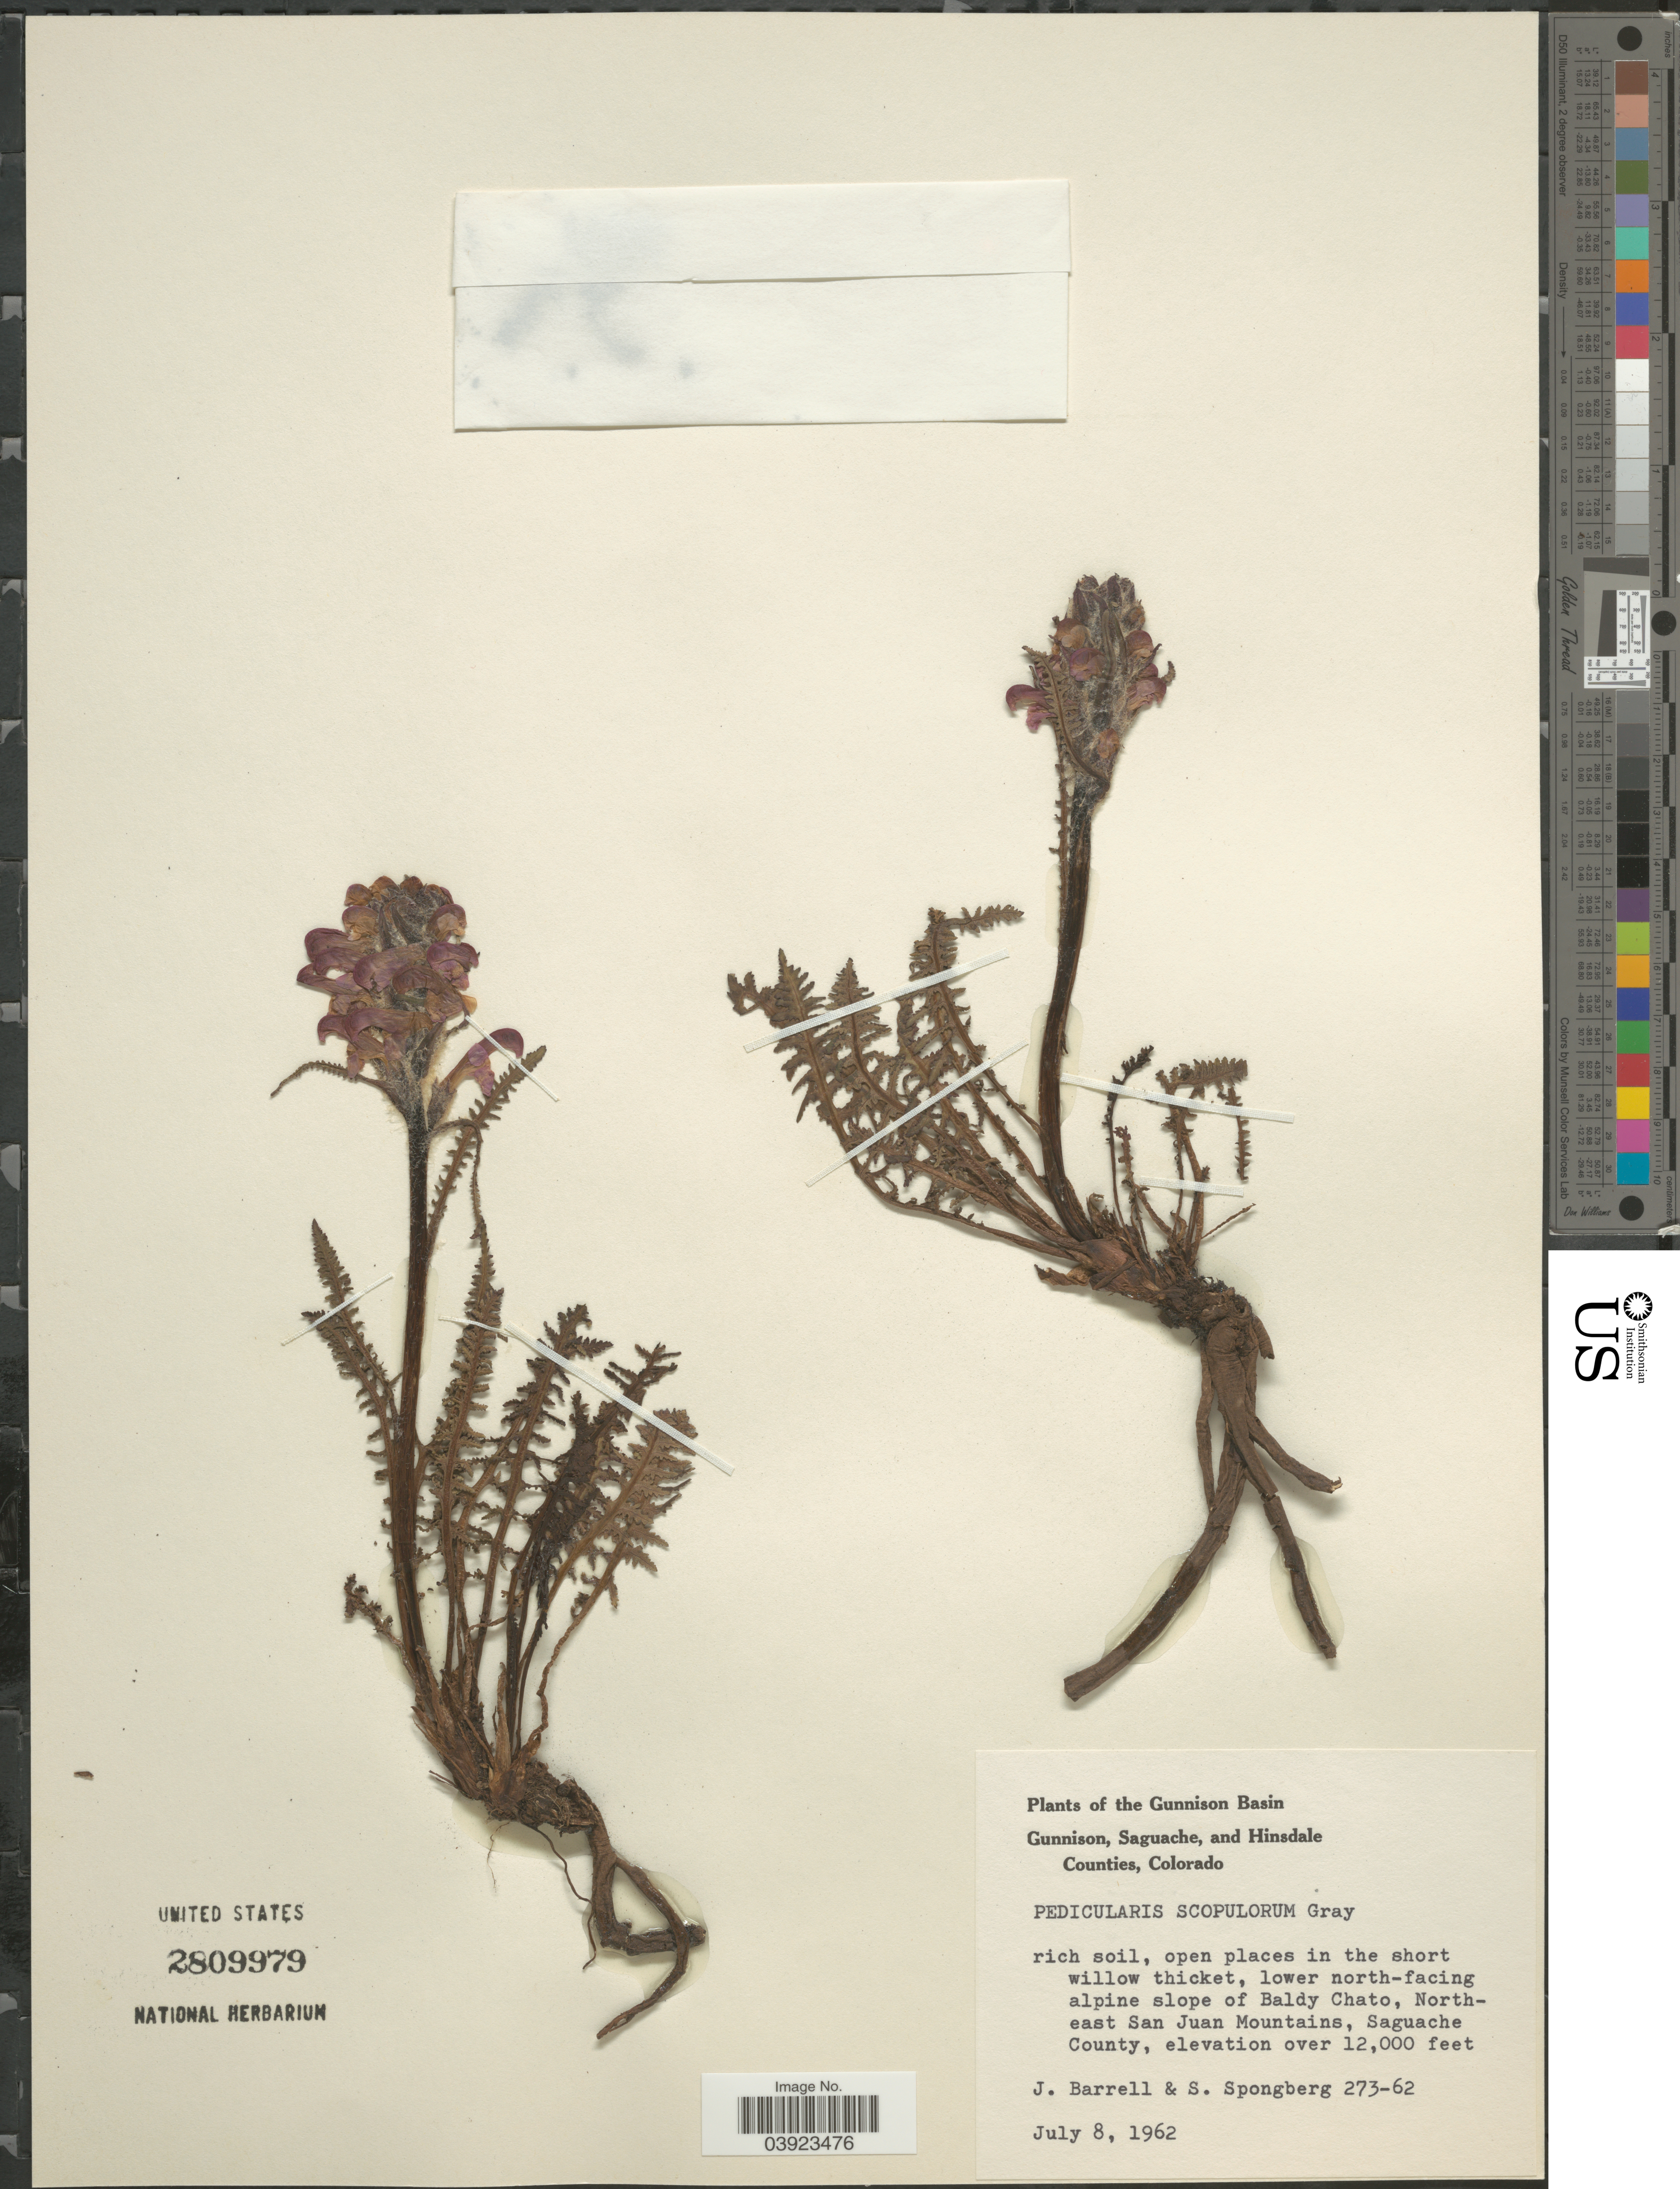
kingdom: Plantae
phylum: Tracheophyta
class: Magnoliopsida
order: Lamiales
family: Orobanchaceae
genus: Pedicularis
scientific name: Pedicularis scopulorum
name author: A. Gray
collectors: J. Barrell & S. A.Spongberg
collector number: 273-62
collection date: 1962-07-08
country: United States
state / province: Colorado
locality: Gunnison Basin. Open places in the short willow thicket, lower north-facing alpine slope of Baldy Chato, Northeast San Juan Mountains, Saguache County.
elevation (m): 3658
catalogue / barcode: US 2809979